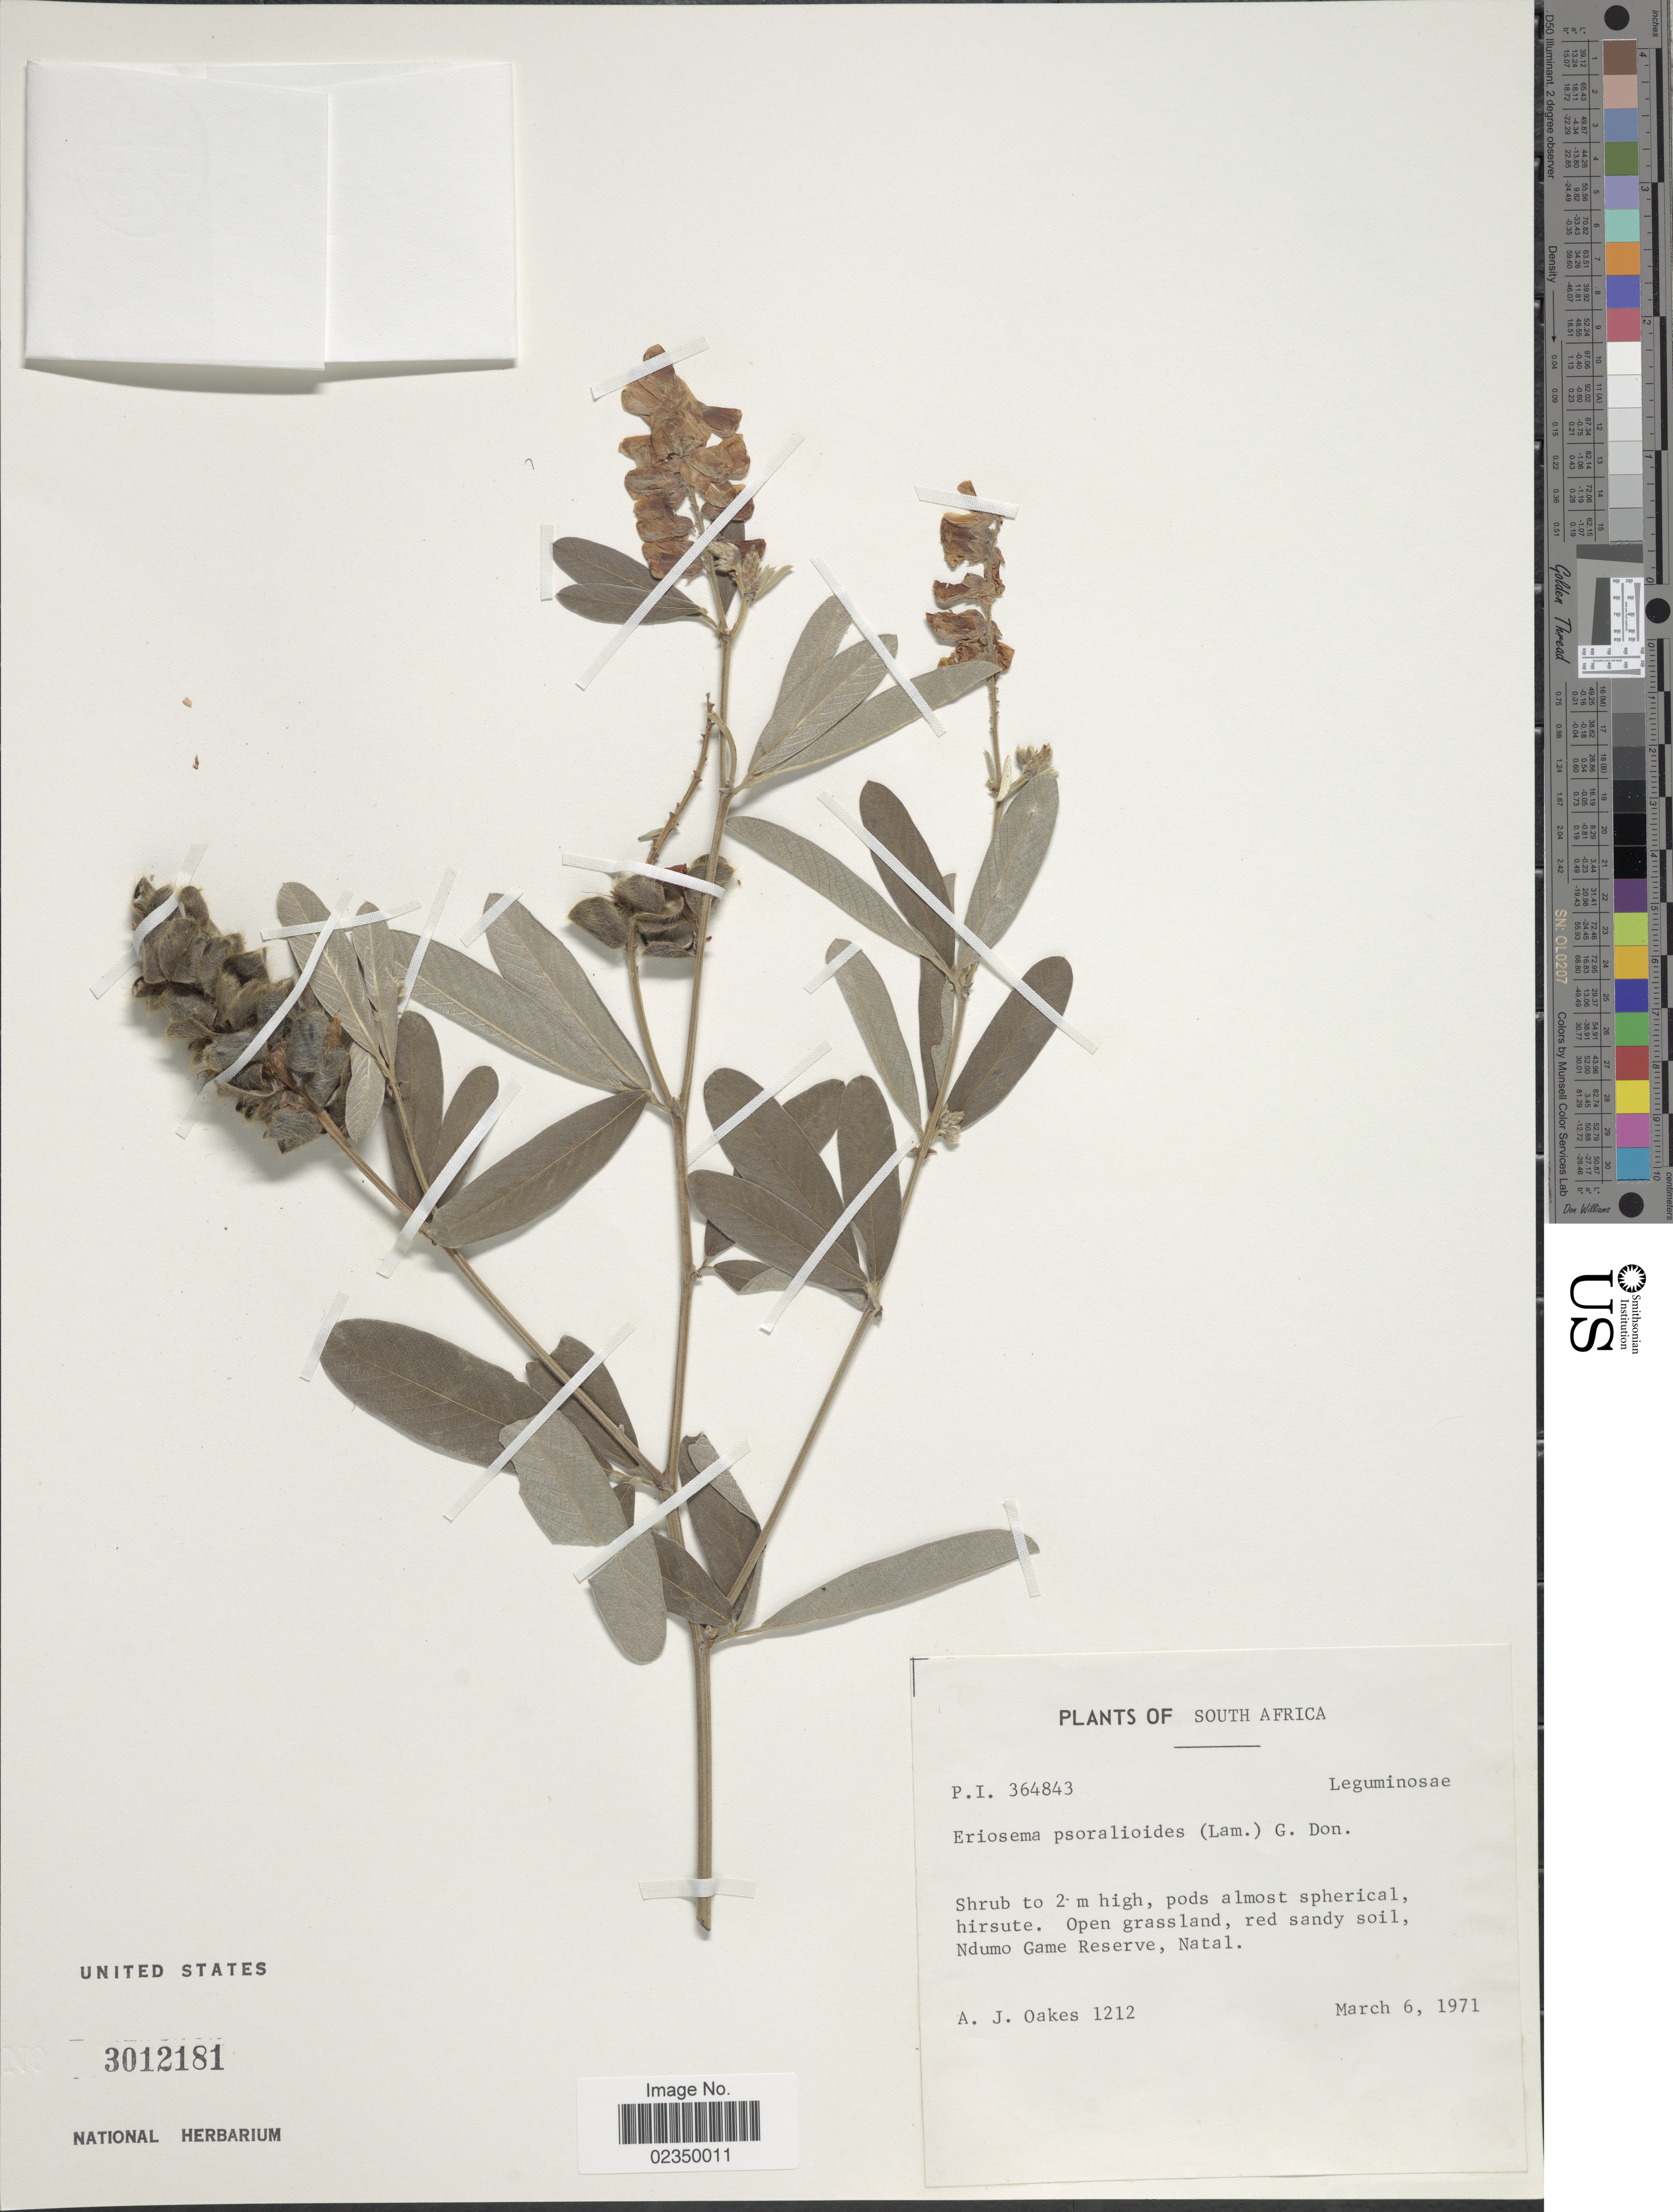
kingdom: Plantae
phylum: Tracheophyta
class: Magnoliopsida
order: Fabales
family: Fabaceae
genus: Eriosema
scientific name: Eriosema psoraloides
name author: (Lam.) G. Don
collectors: A. Oakes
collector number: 1212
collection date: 1971-03-06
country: South Africa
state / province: KwaZulu-Natal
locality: Open grassland, red sandy soil. Ndumo Game Reserve, Natal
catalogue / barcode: US 3012181